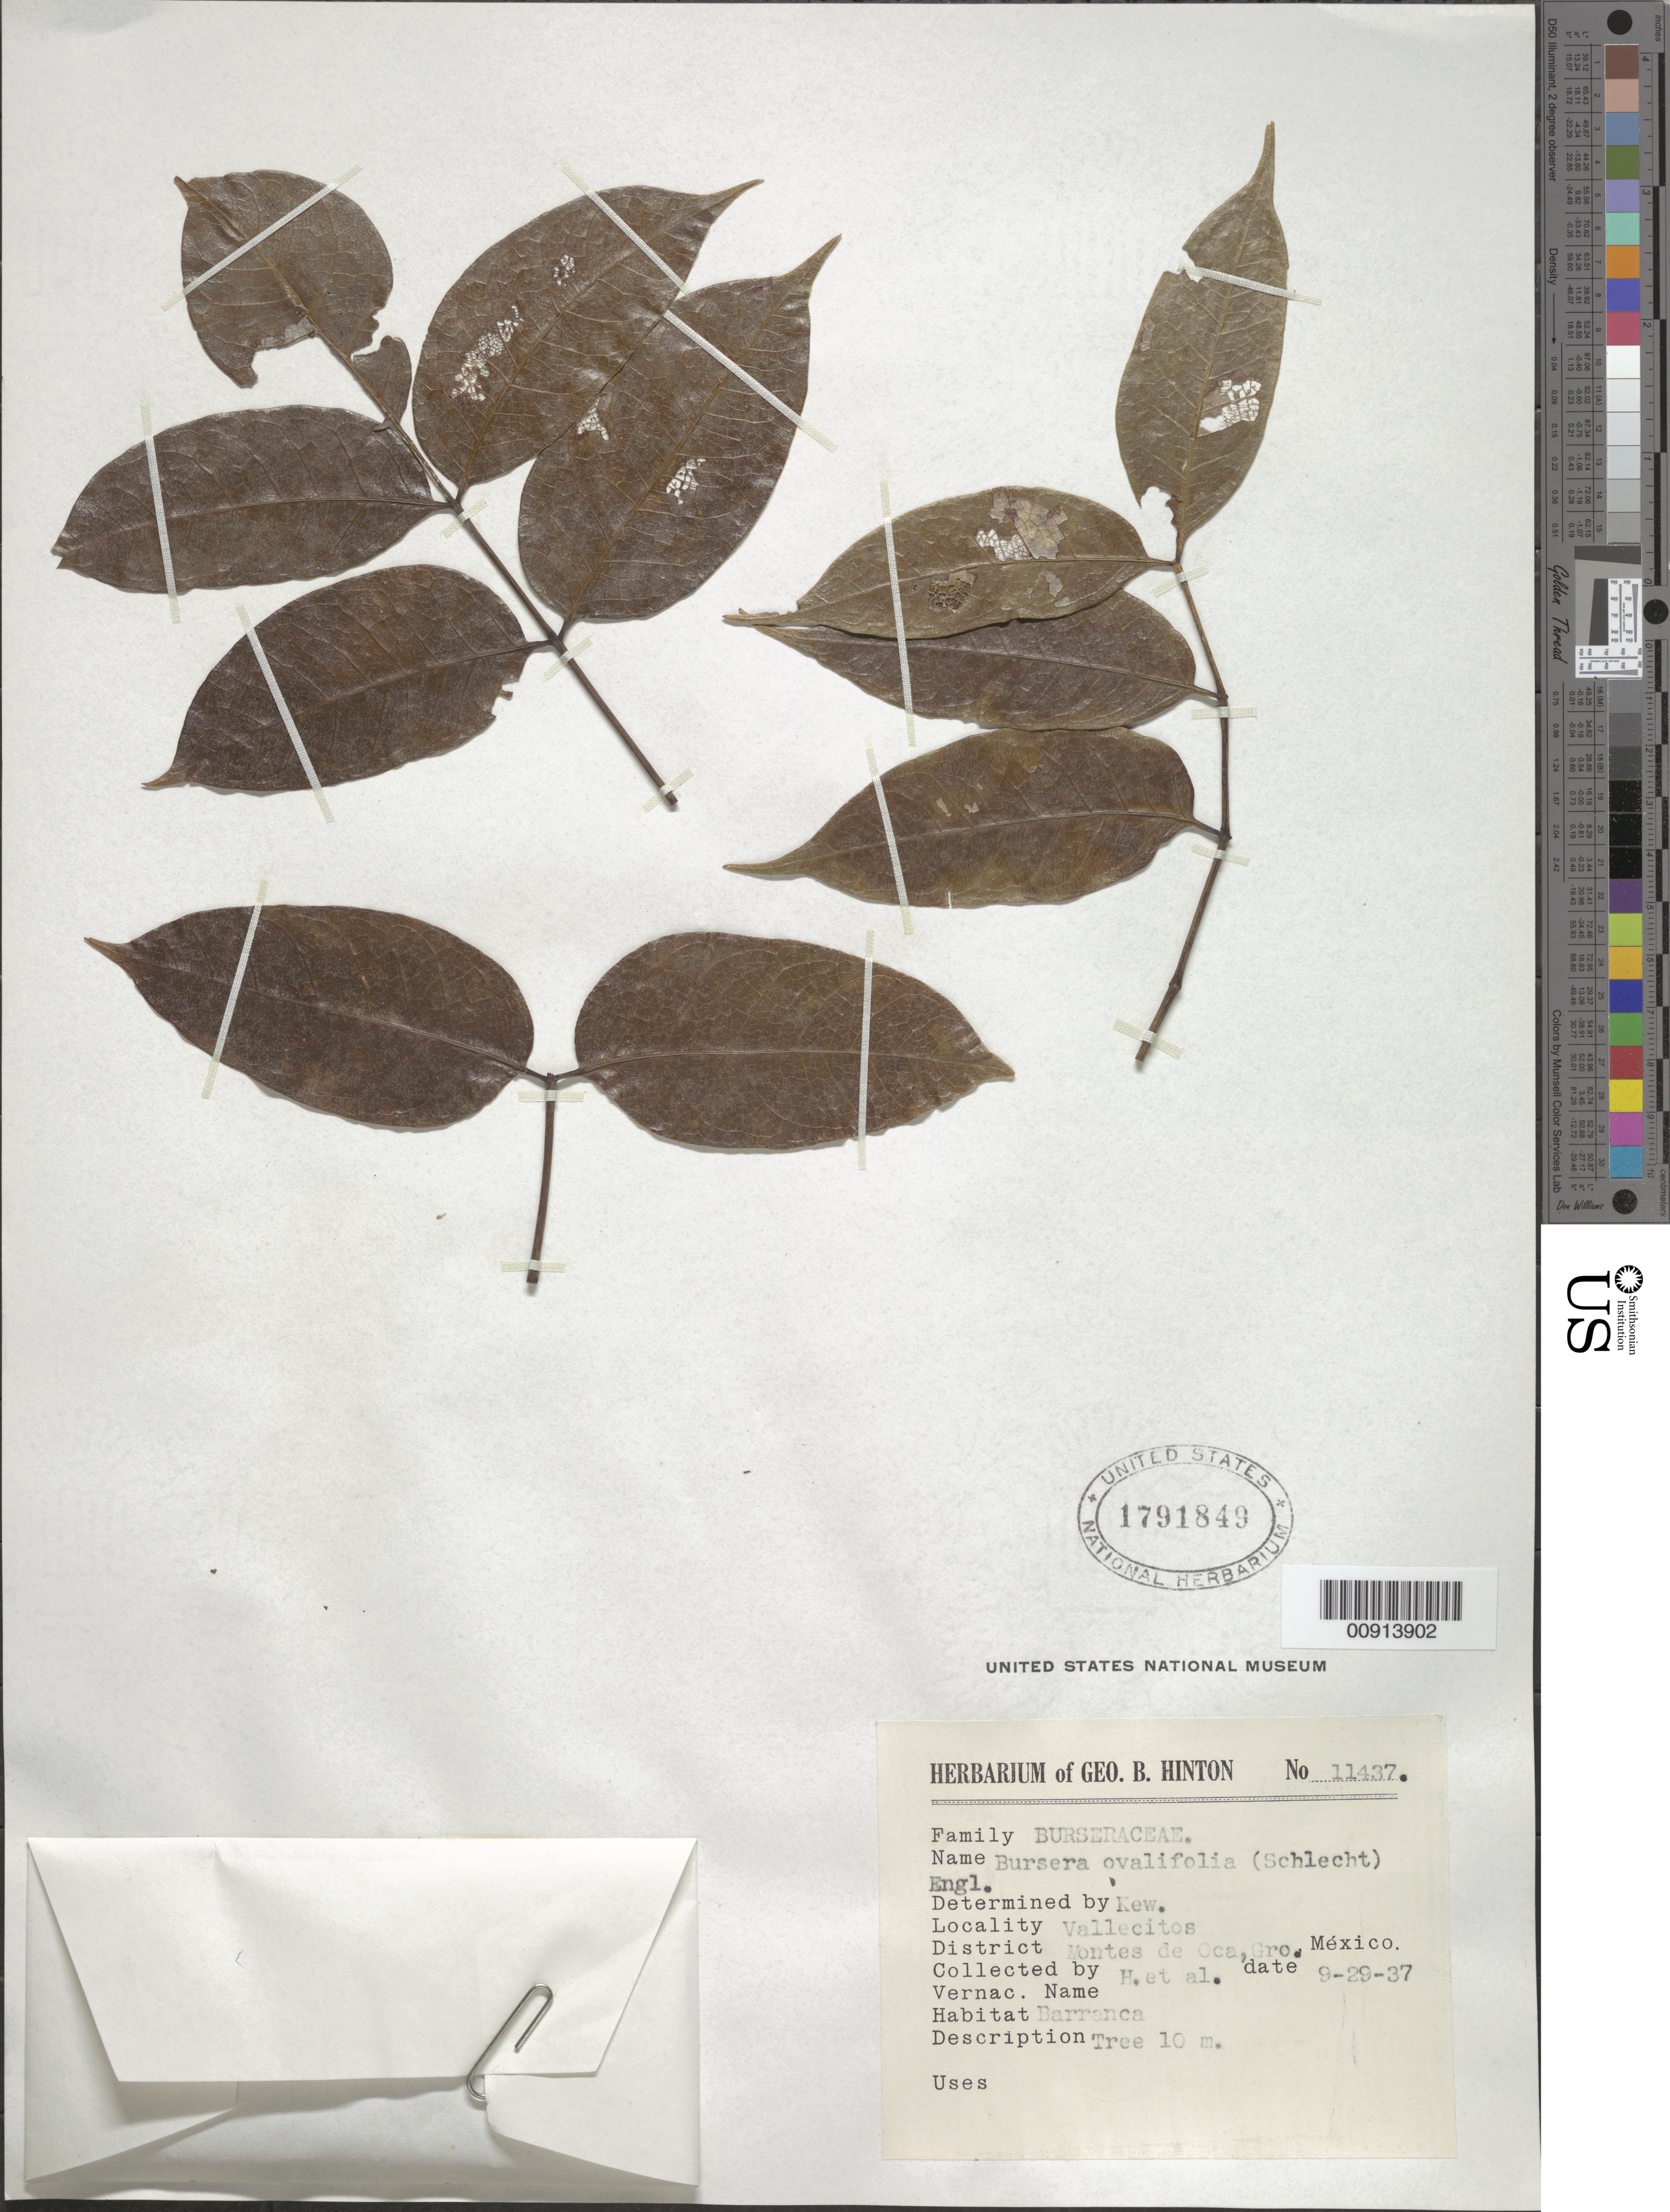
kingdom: Plantae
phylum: Tracheophyta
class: Magnoliopsida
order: Sapindales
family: Burseraceae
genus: Bursera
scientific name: Bursera ovalifolia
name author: (Schltdl.) Engl.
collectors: G. B. Hinton & et al.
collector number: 11437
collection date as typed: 29 Sep 1937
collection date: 1937-09-29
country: Mexico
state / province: Guerrero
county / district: Montes de Oca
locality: Vallecitos, District Montes de Oca, Guerrero.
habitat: Barranca.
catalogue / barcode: US 1791849